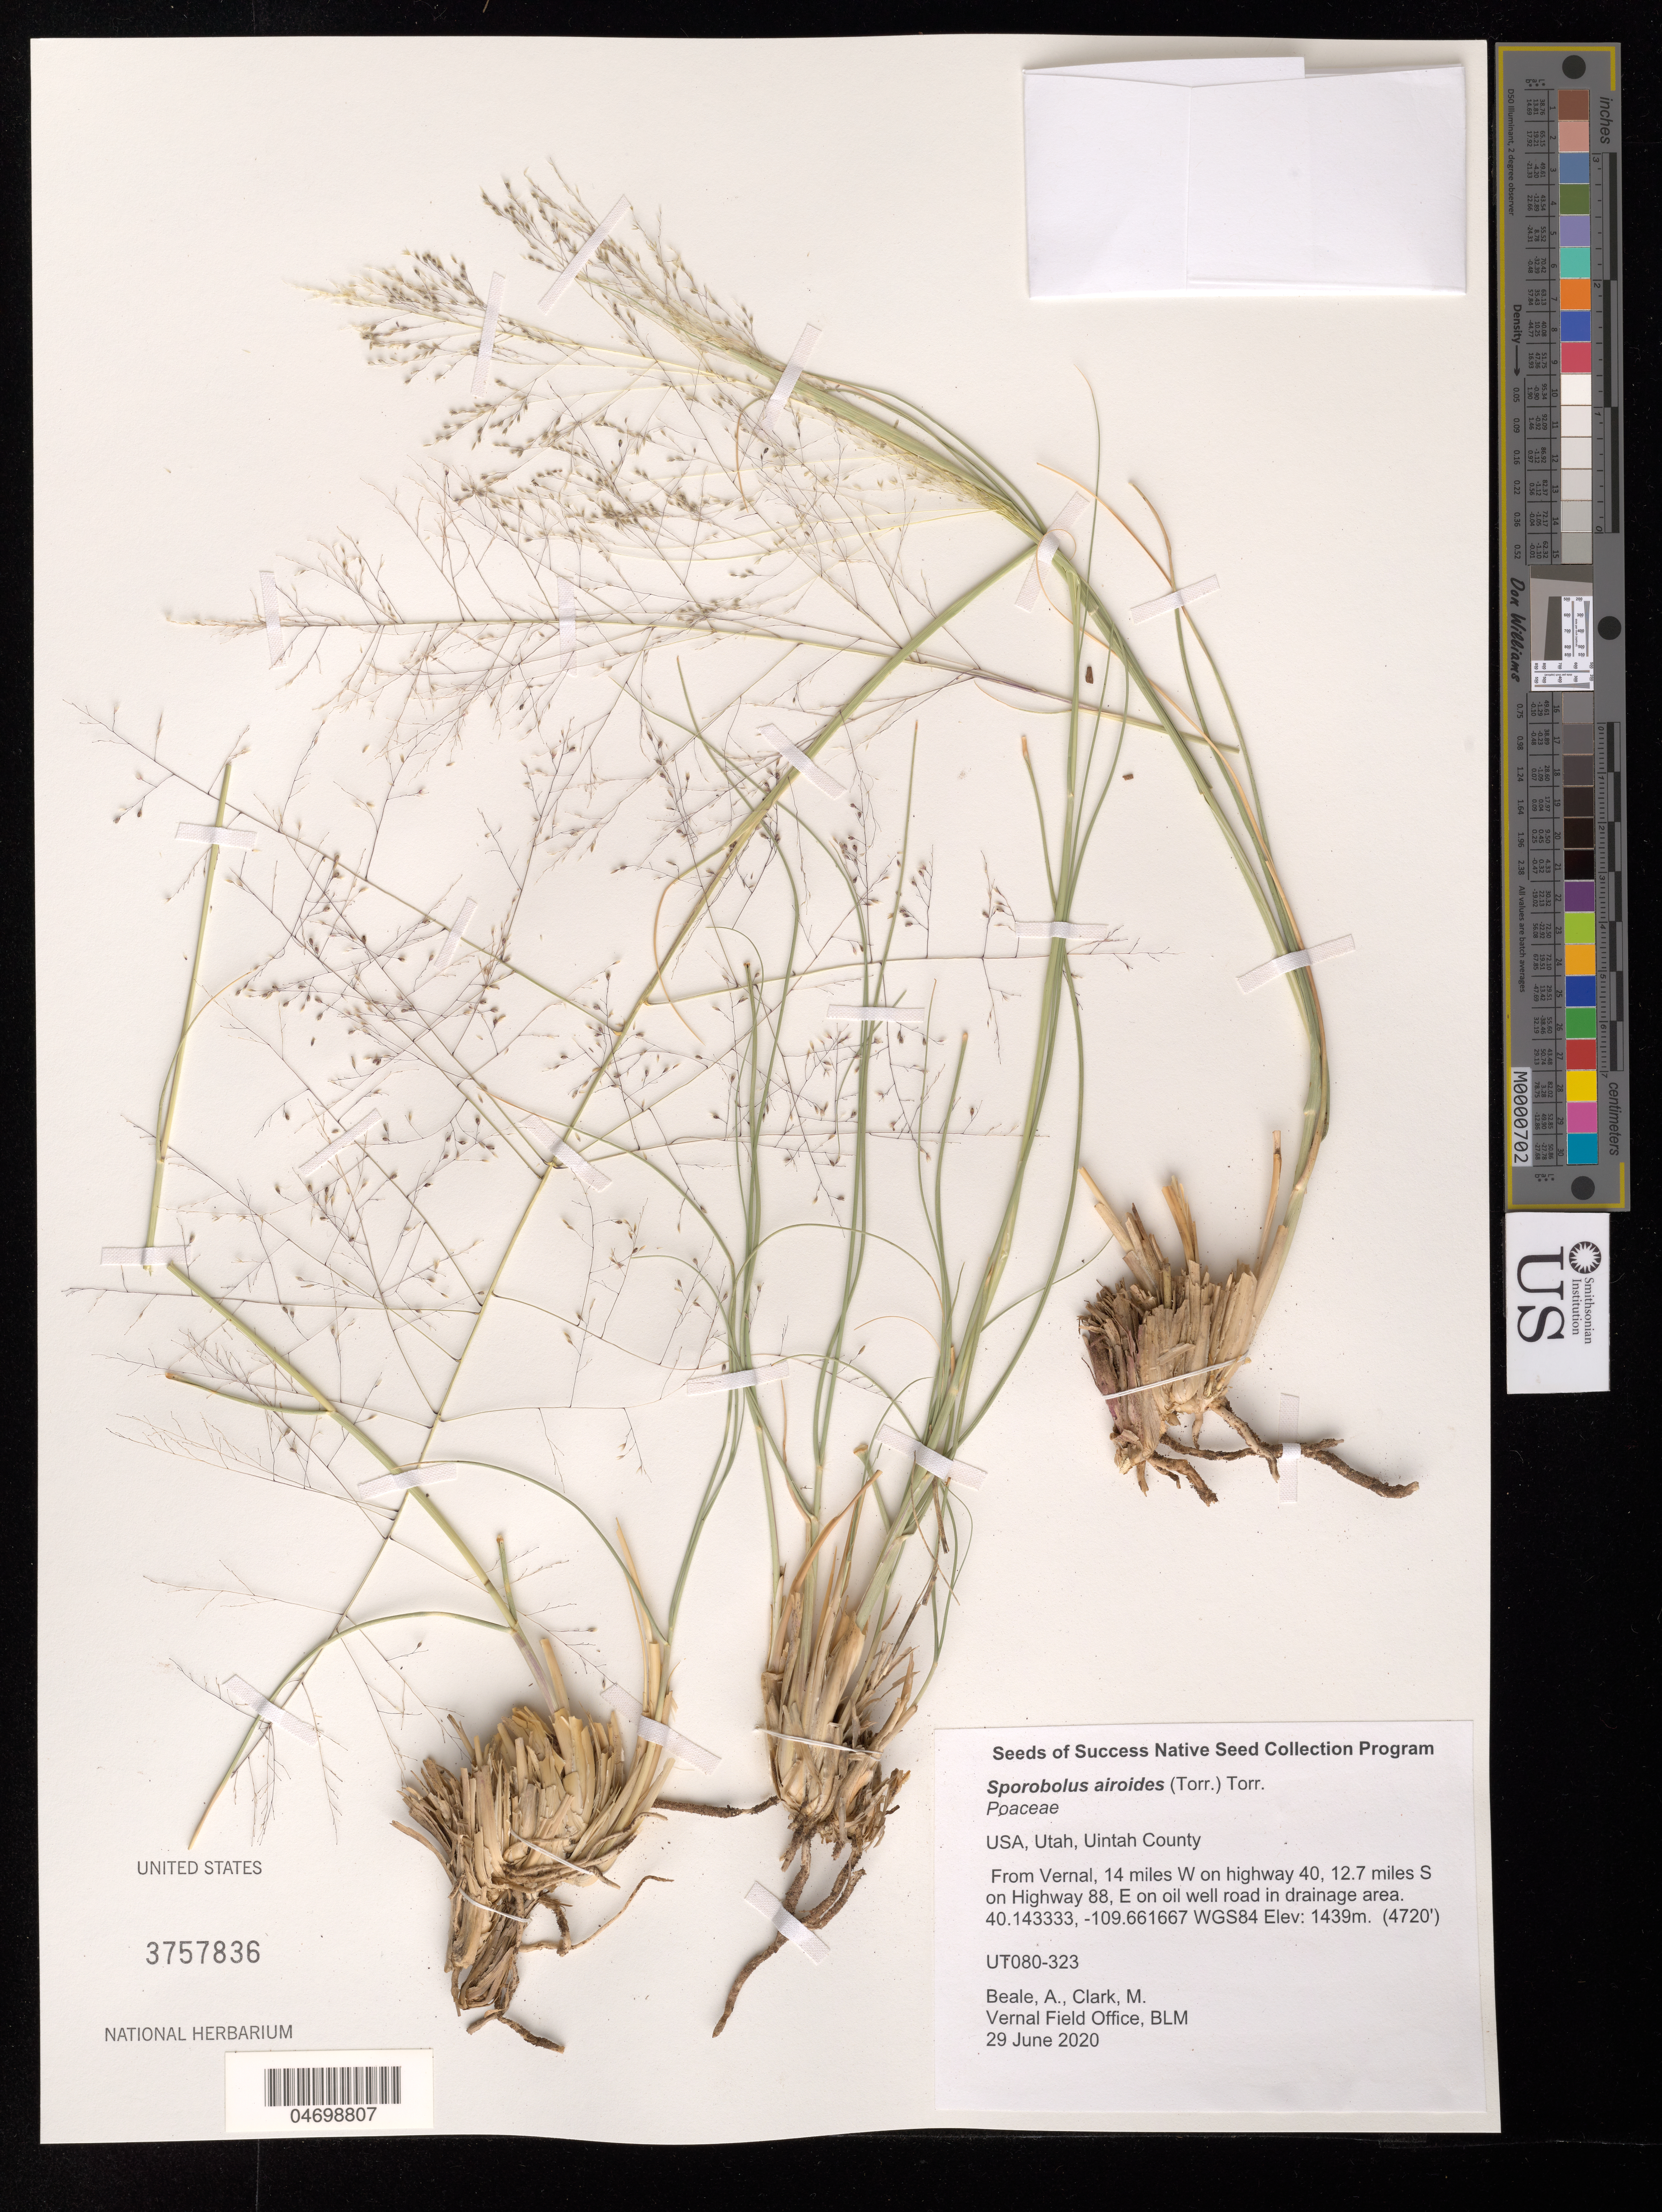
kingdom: Plantae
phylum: Tracheophyta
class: Liliopsida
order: Poales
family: Poaceae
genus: Sporobolus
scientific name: Sporobolus airoides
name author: (Torr.) Torr.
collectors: A. Beale & M. Clark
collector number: UT080-323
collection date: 2020-06-29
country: United States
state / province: Utah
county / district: Uintah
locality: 12.7 mi. S on Hwy 88, E on oil well road.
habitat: Drainage area.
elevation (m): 1439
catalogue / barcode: US 3757836